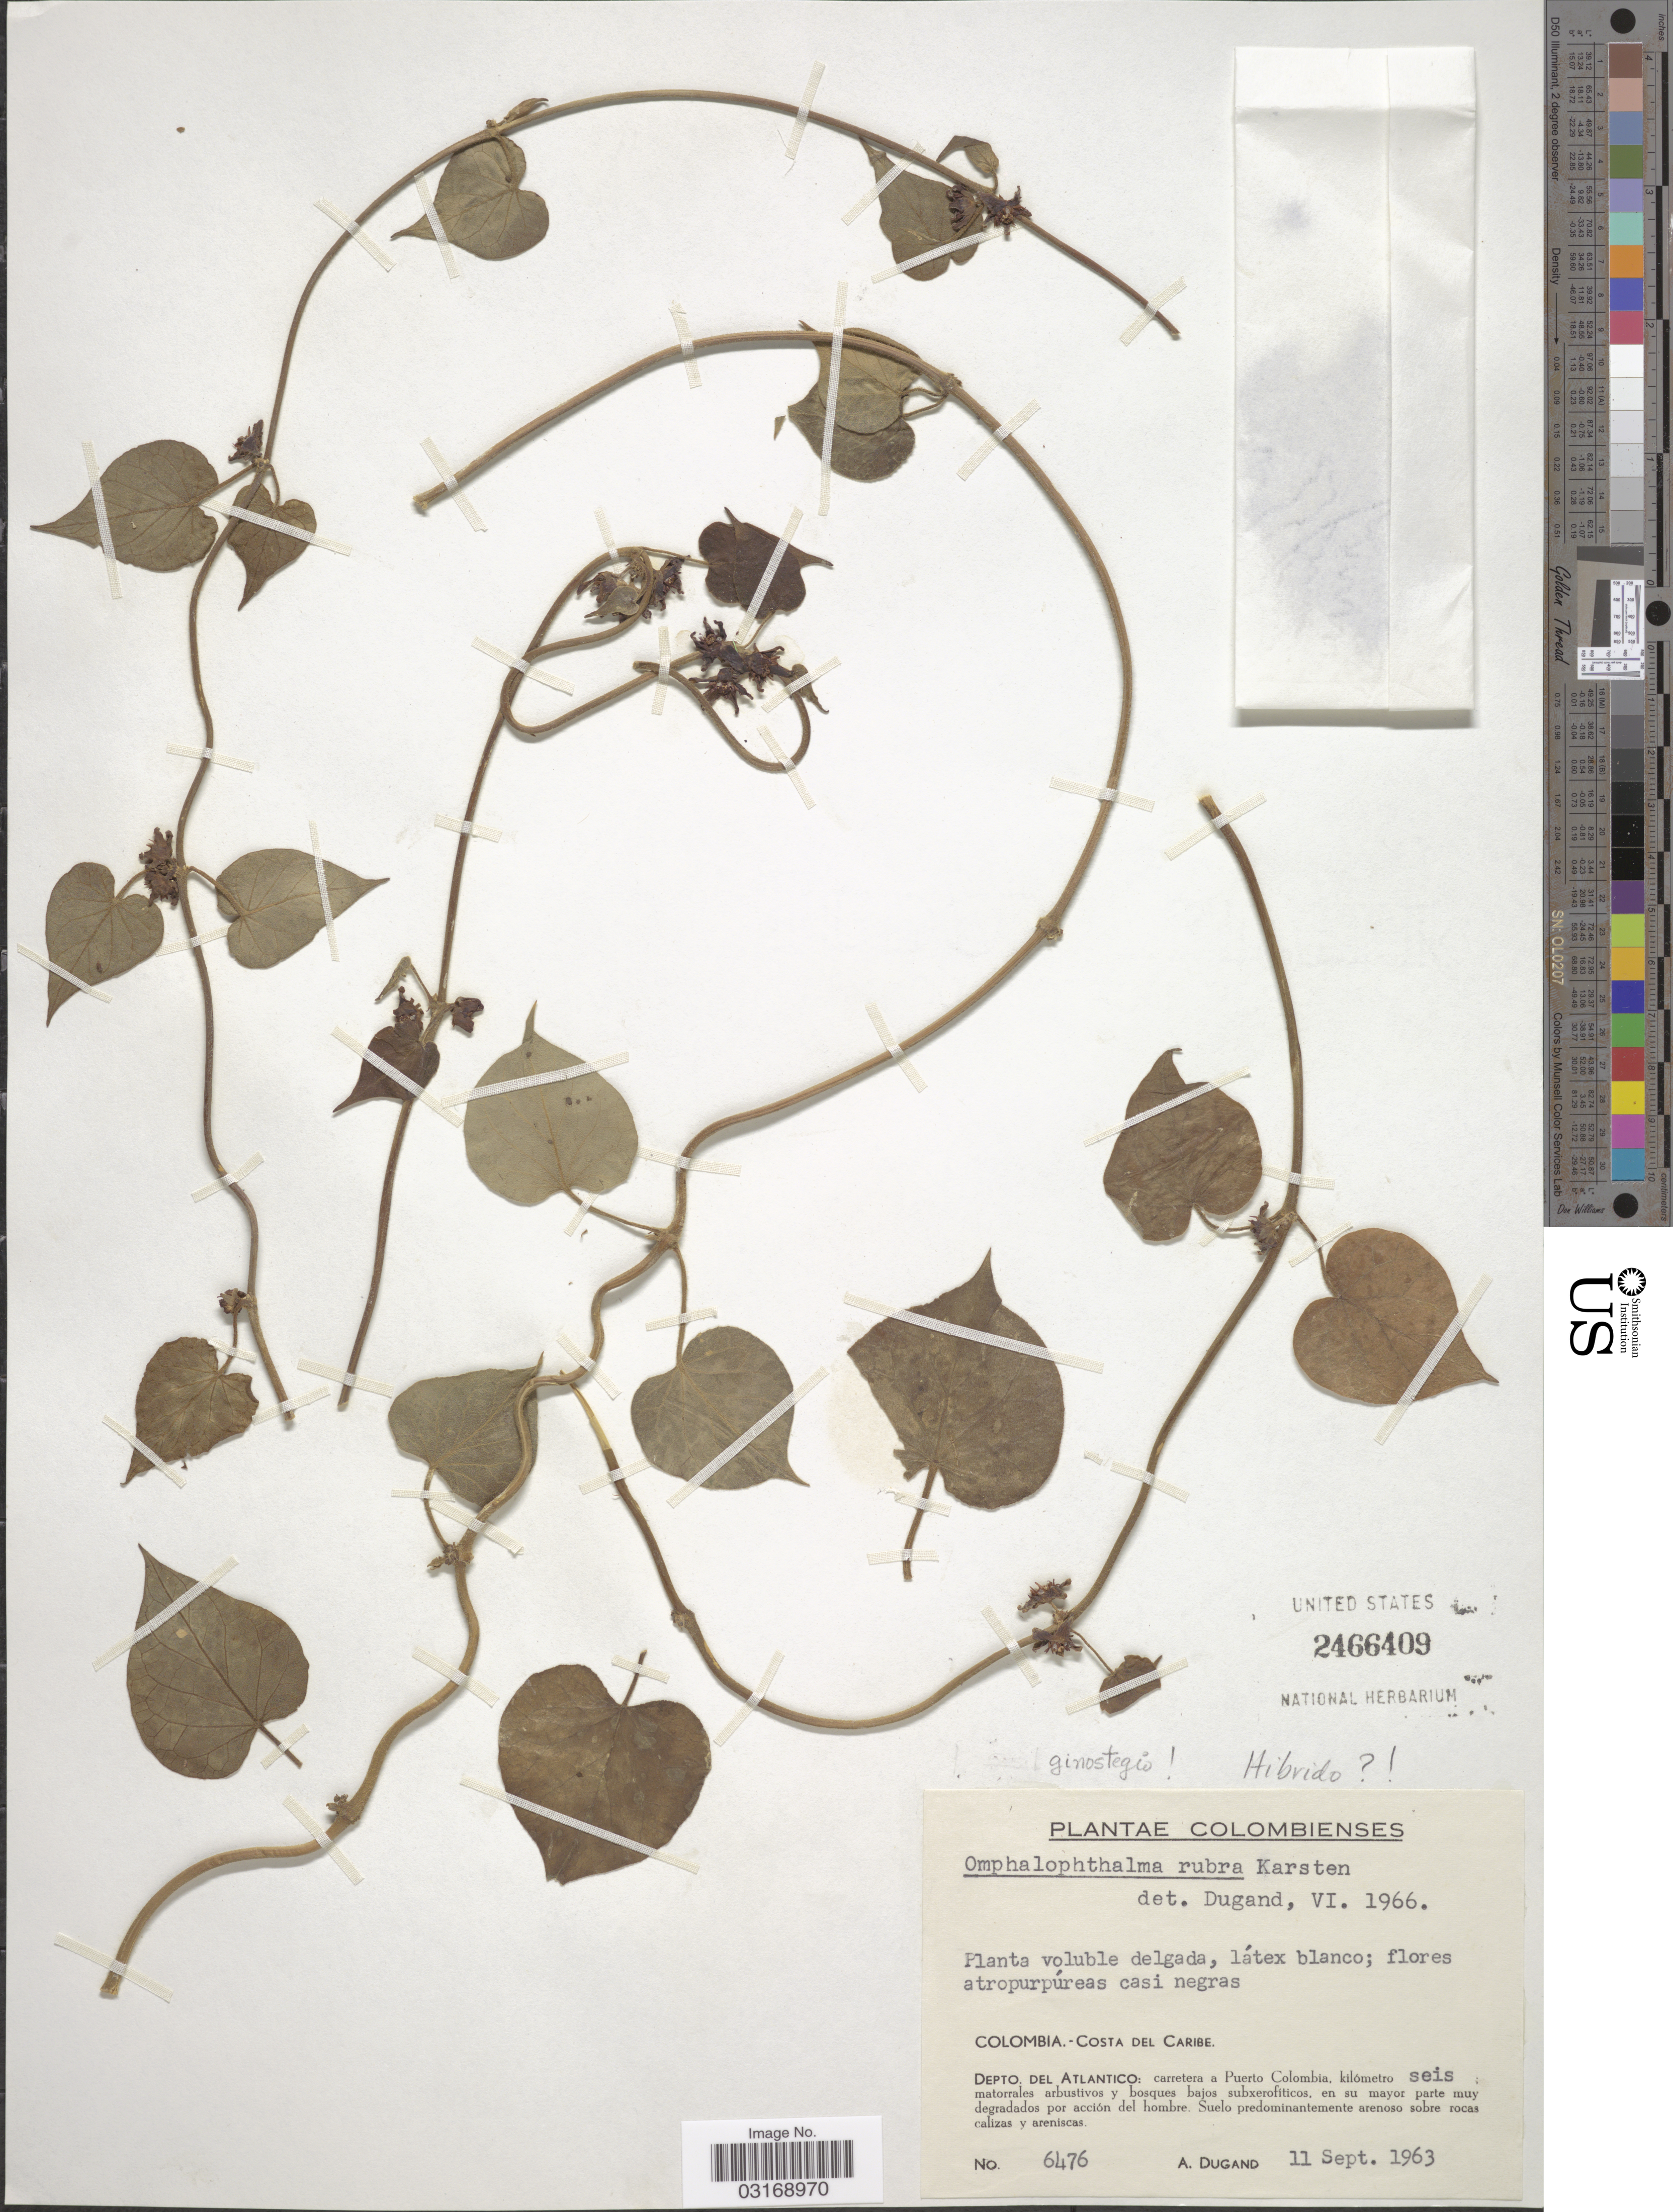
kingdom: Plantae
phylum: Tracheophyta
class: Magnoliopsida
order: Gentianales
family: Apocynaceae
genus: Ibatia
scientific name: Ibatia rubra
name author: (H. Karst.) Morillo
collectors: A. Dugand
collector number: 6476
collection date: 1963-09-11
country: Colombia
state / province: Atlántico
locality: Costa del Caribe. Depto. del Atlantico: carretera a Puerto Colombia, Kilómetro seis.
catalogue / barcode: US 2466409